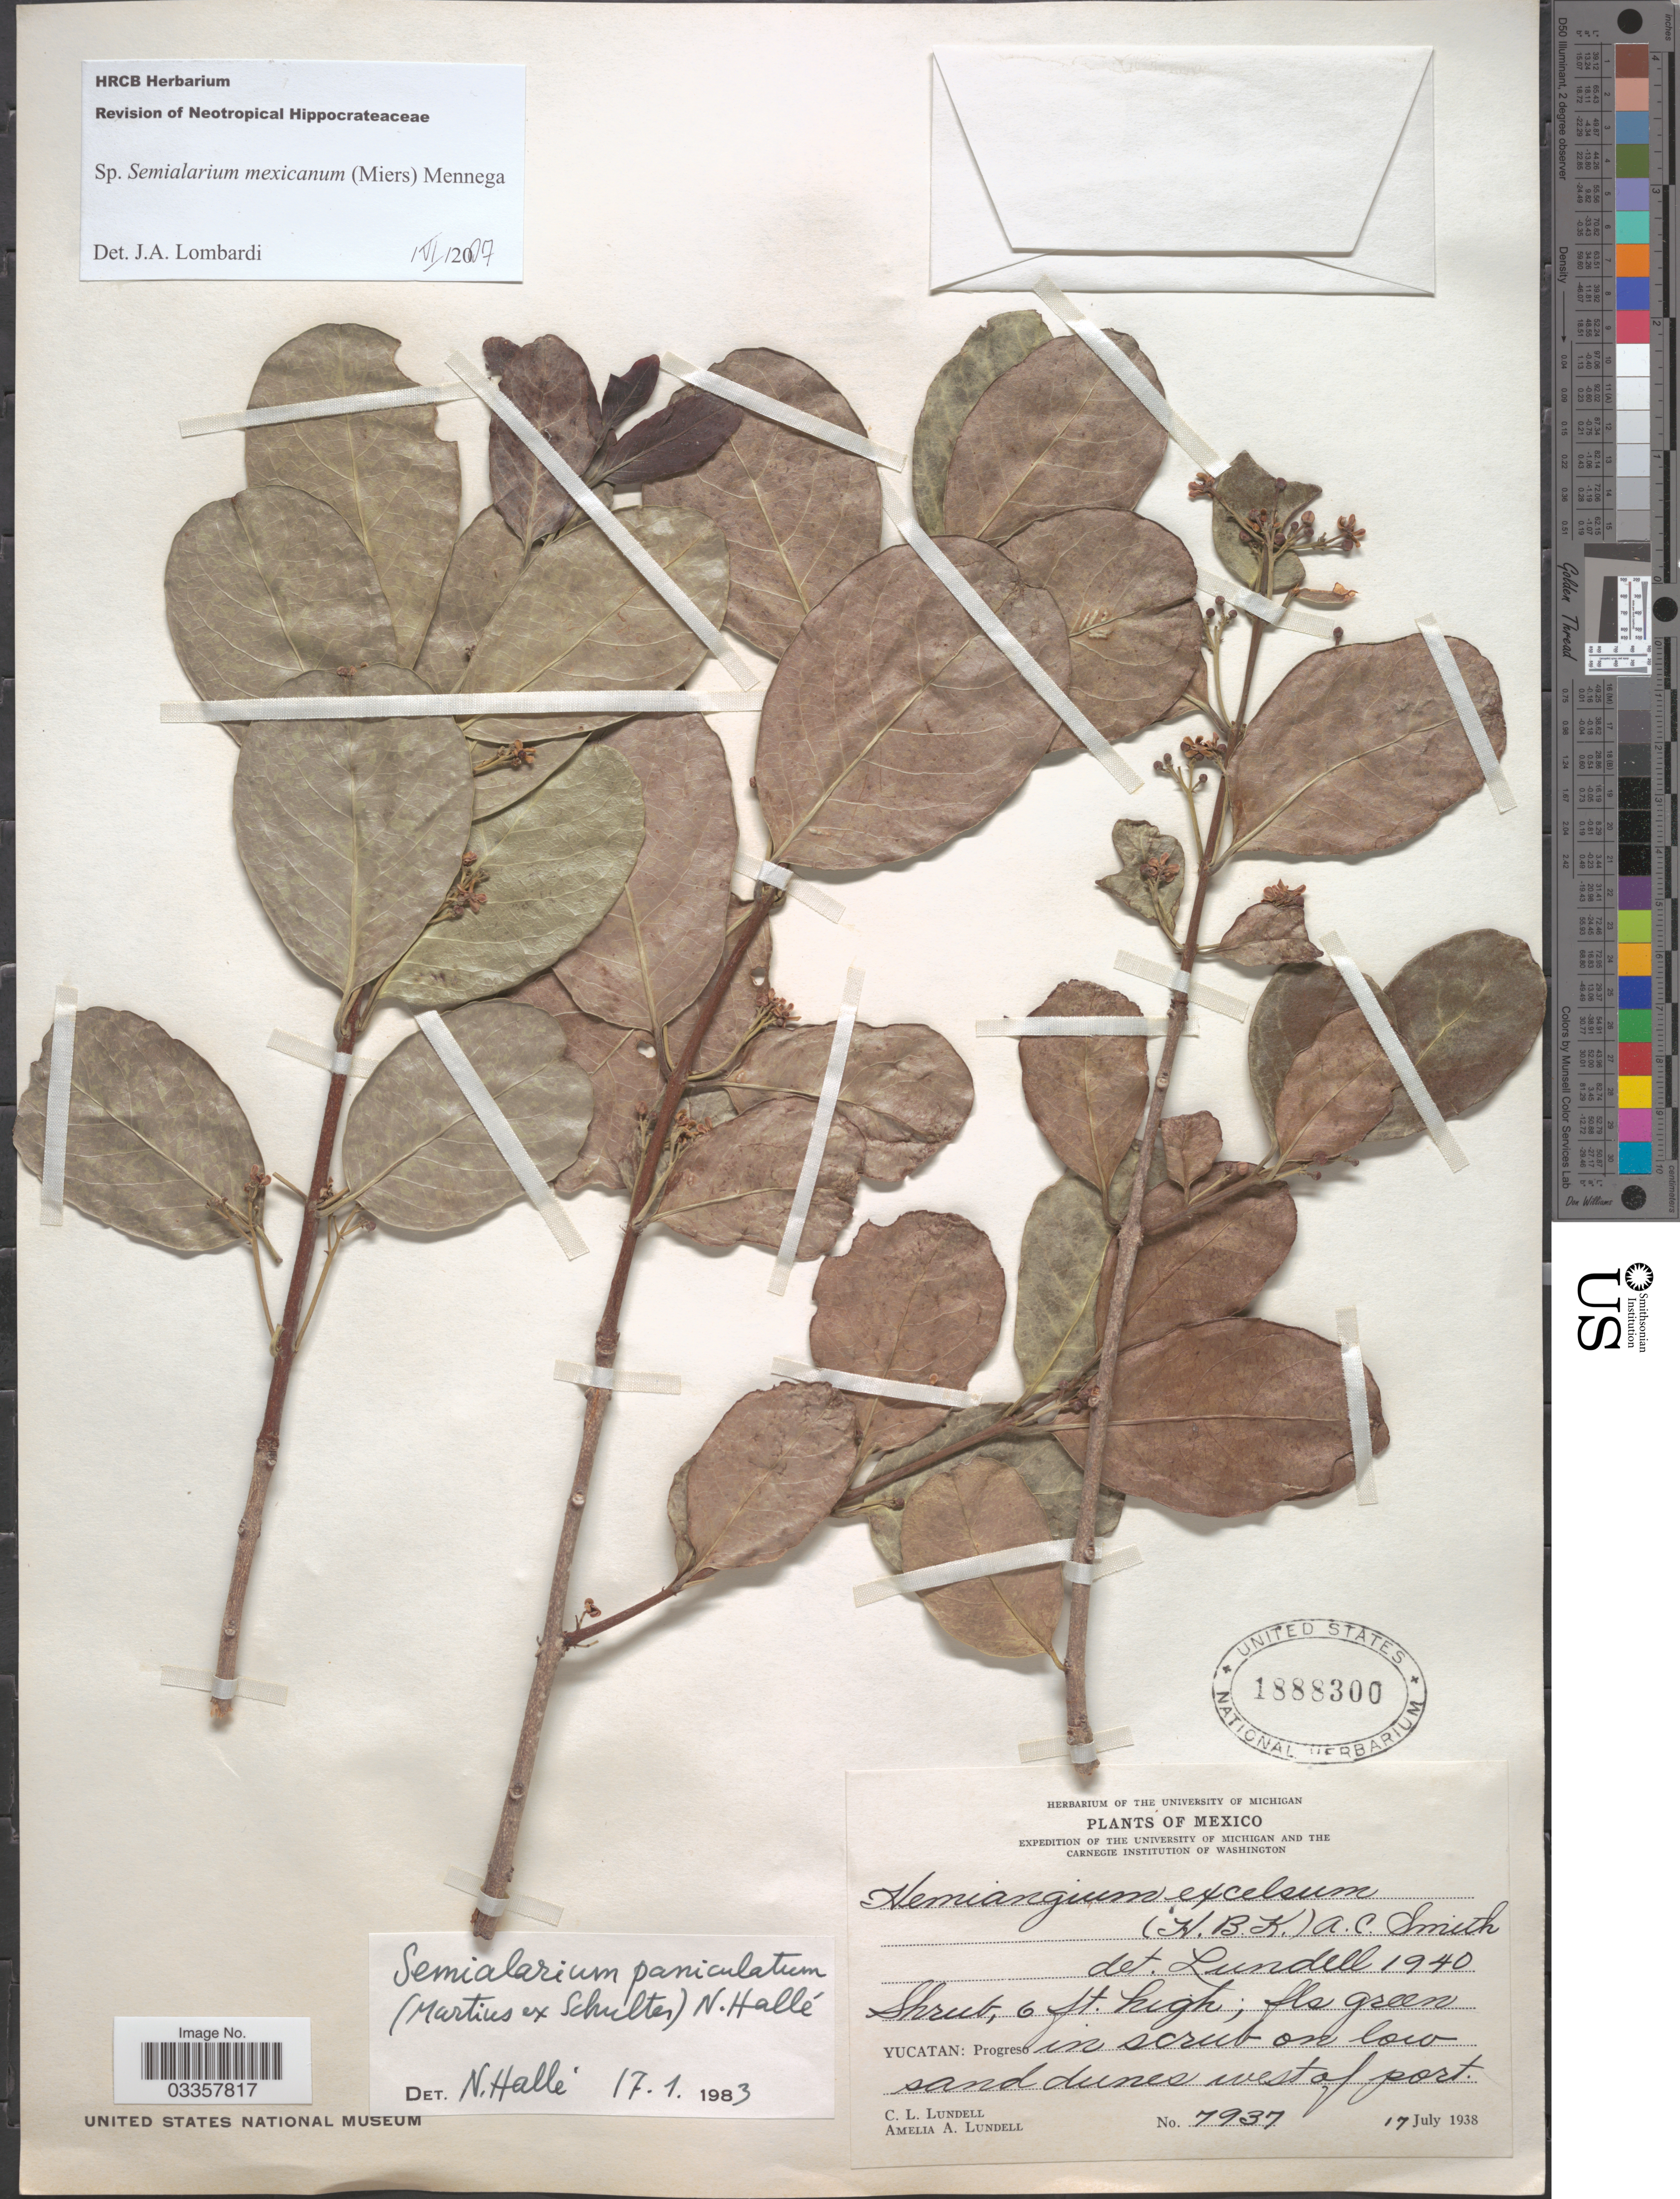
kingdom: Plantae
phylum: Tracheophyta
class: Magnoliopsida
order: Celastrales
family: Celastraceae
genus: Semialarium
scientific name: Semialarium mexicanum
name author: (Miers) Mennega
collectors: C. L. Lundell & A. A. Lundell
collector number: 7937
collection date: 1938-07-17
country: Mexico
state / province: Yucatán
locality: Progreso in scrub on low sand dunes west of port.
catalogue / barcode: US 1888300